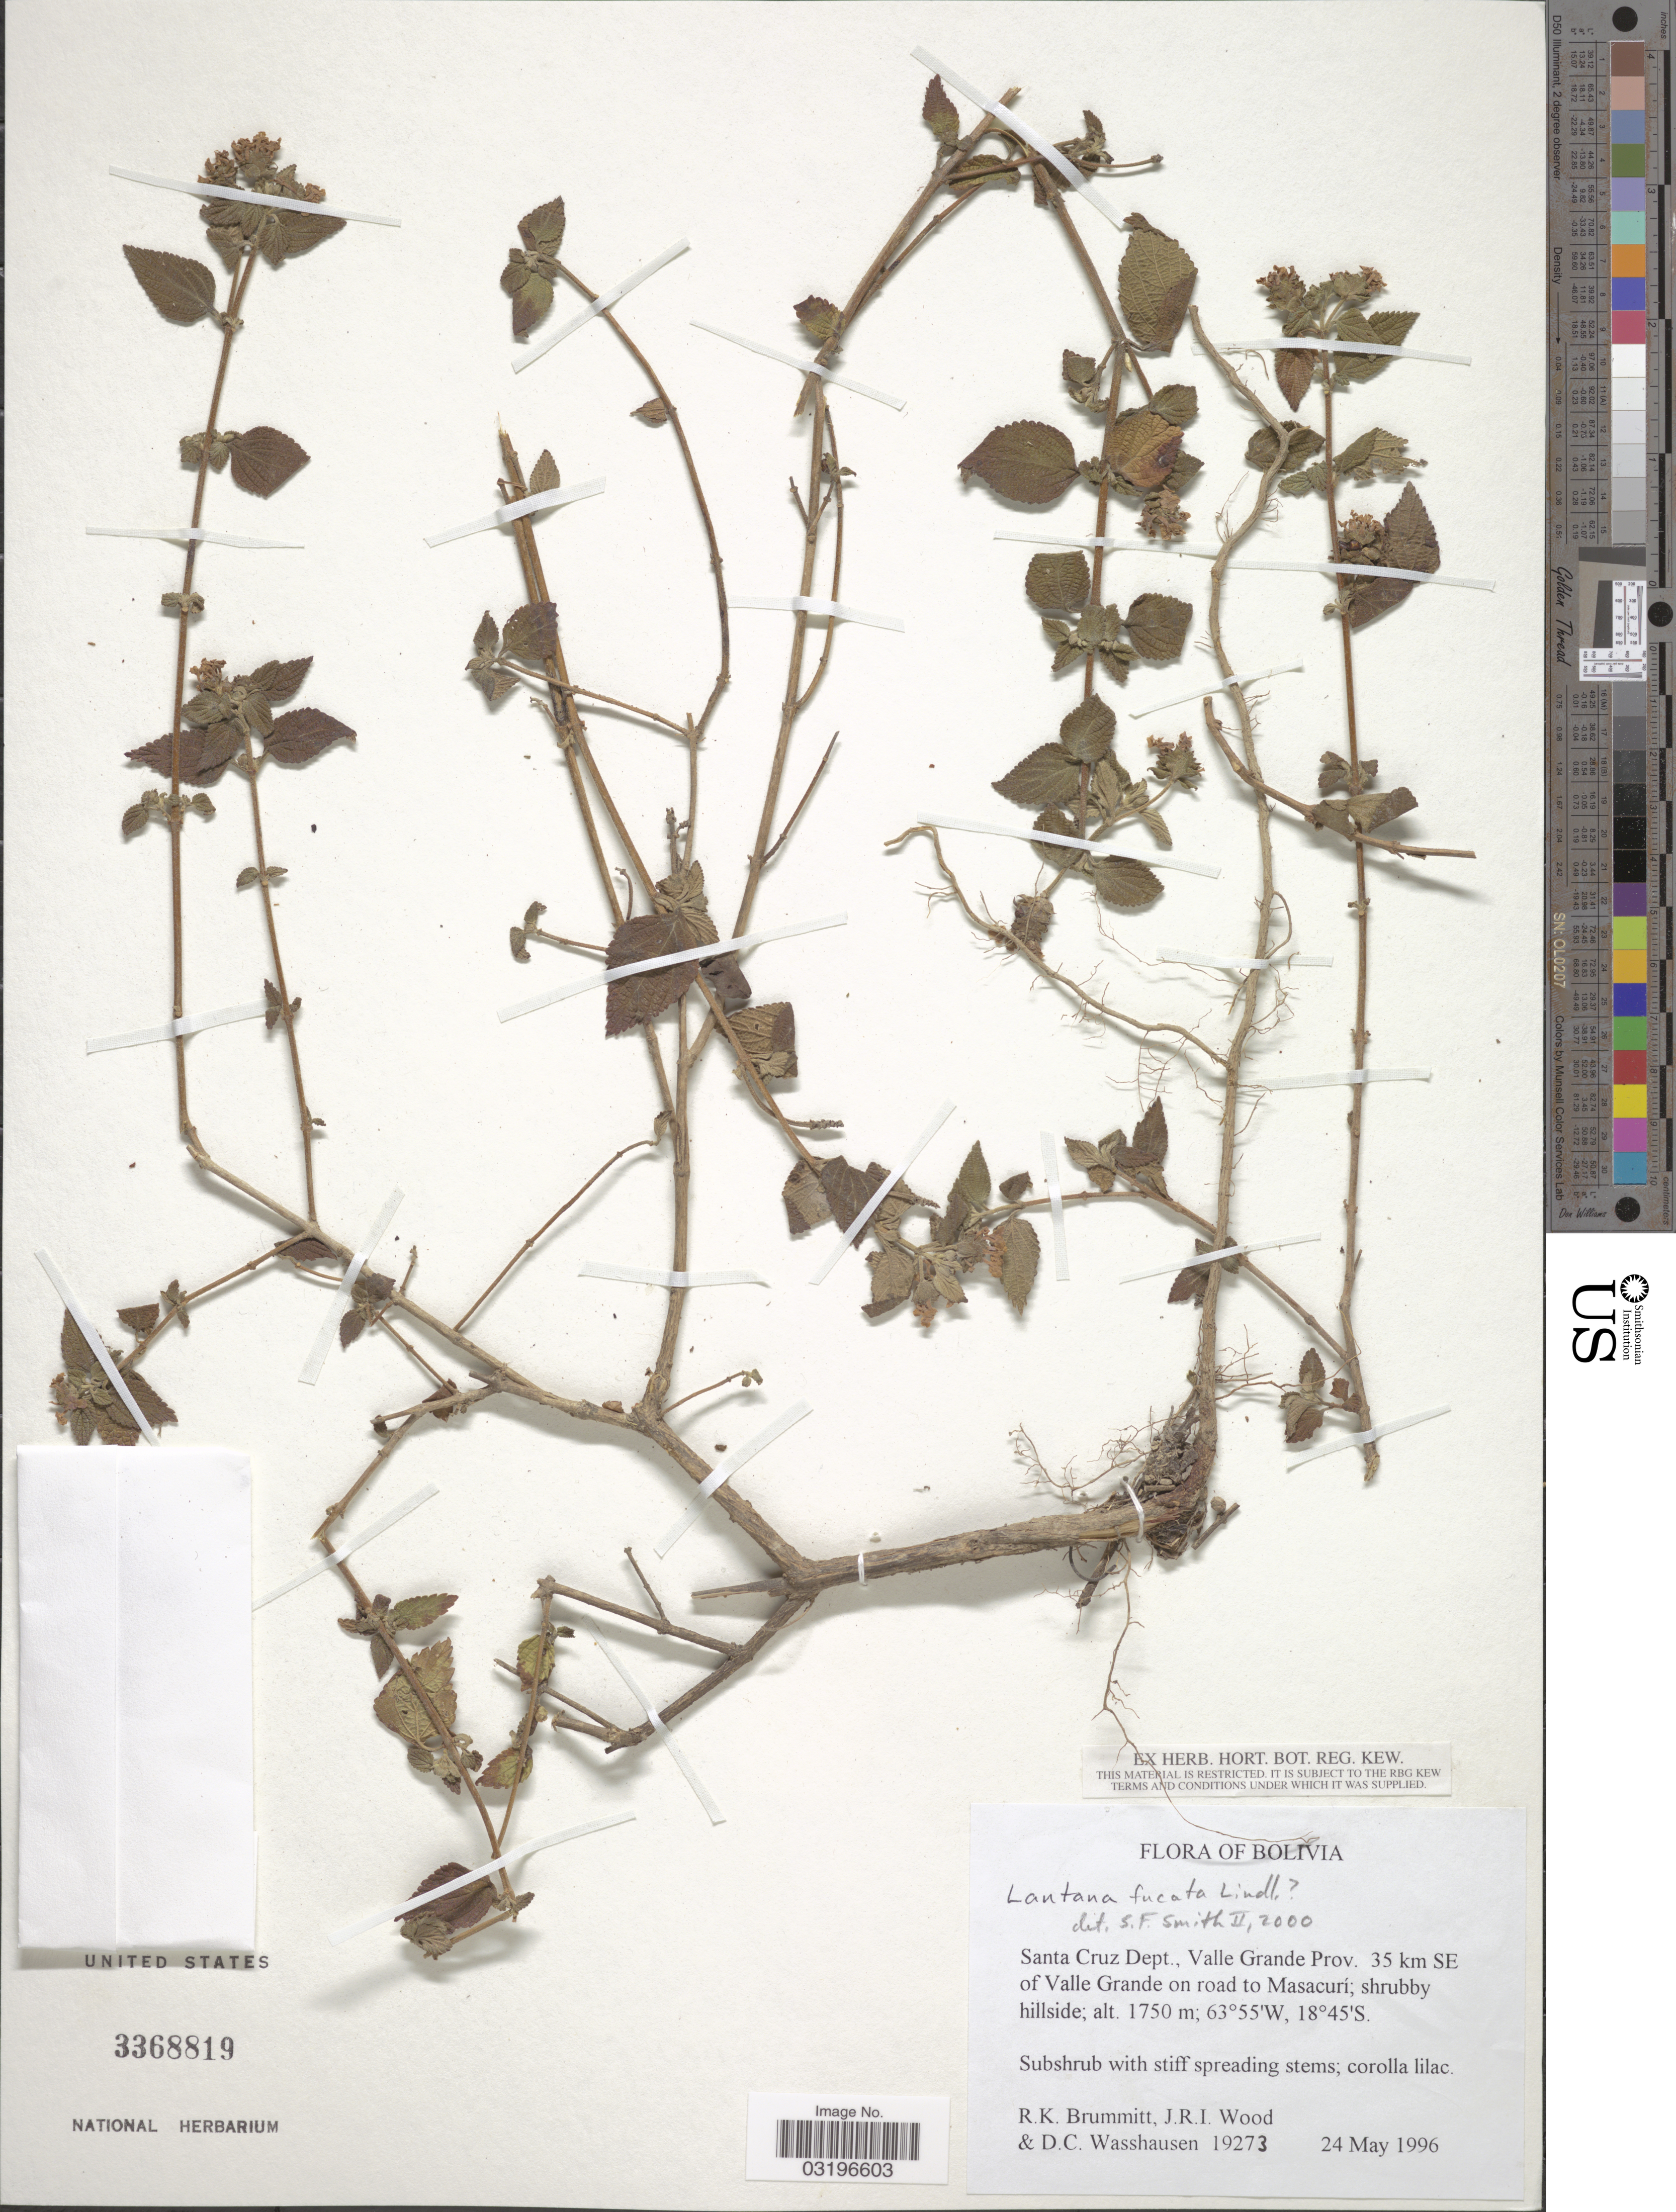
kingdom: Plantae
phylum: Tracheophyta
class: Magnoliopsida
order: Lamiales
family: Verbenaceae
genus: Lantana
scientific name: Lantana fucata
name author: Lindl.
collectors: R. K. Brummitt, J. R. I. Wood & D. C. Wasshausen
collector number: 19273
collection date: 1996-05-24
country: Bolivia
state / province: Santa Cruz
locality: Santa Cruz Dept., Valle Grande Prov. 35 km SE of Valle Grande on road to Masacurí.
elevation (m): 1750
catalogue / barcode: US 3368819